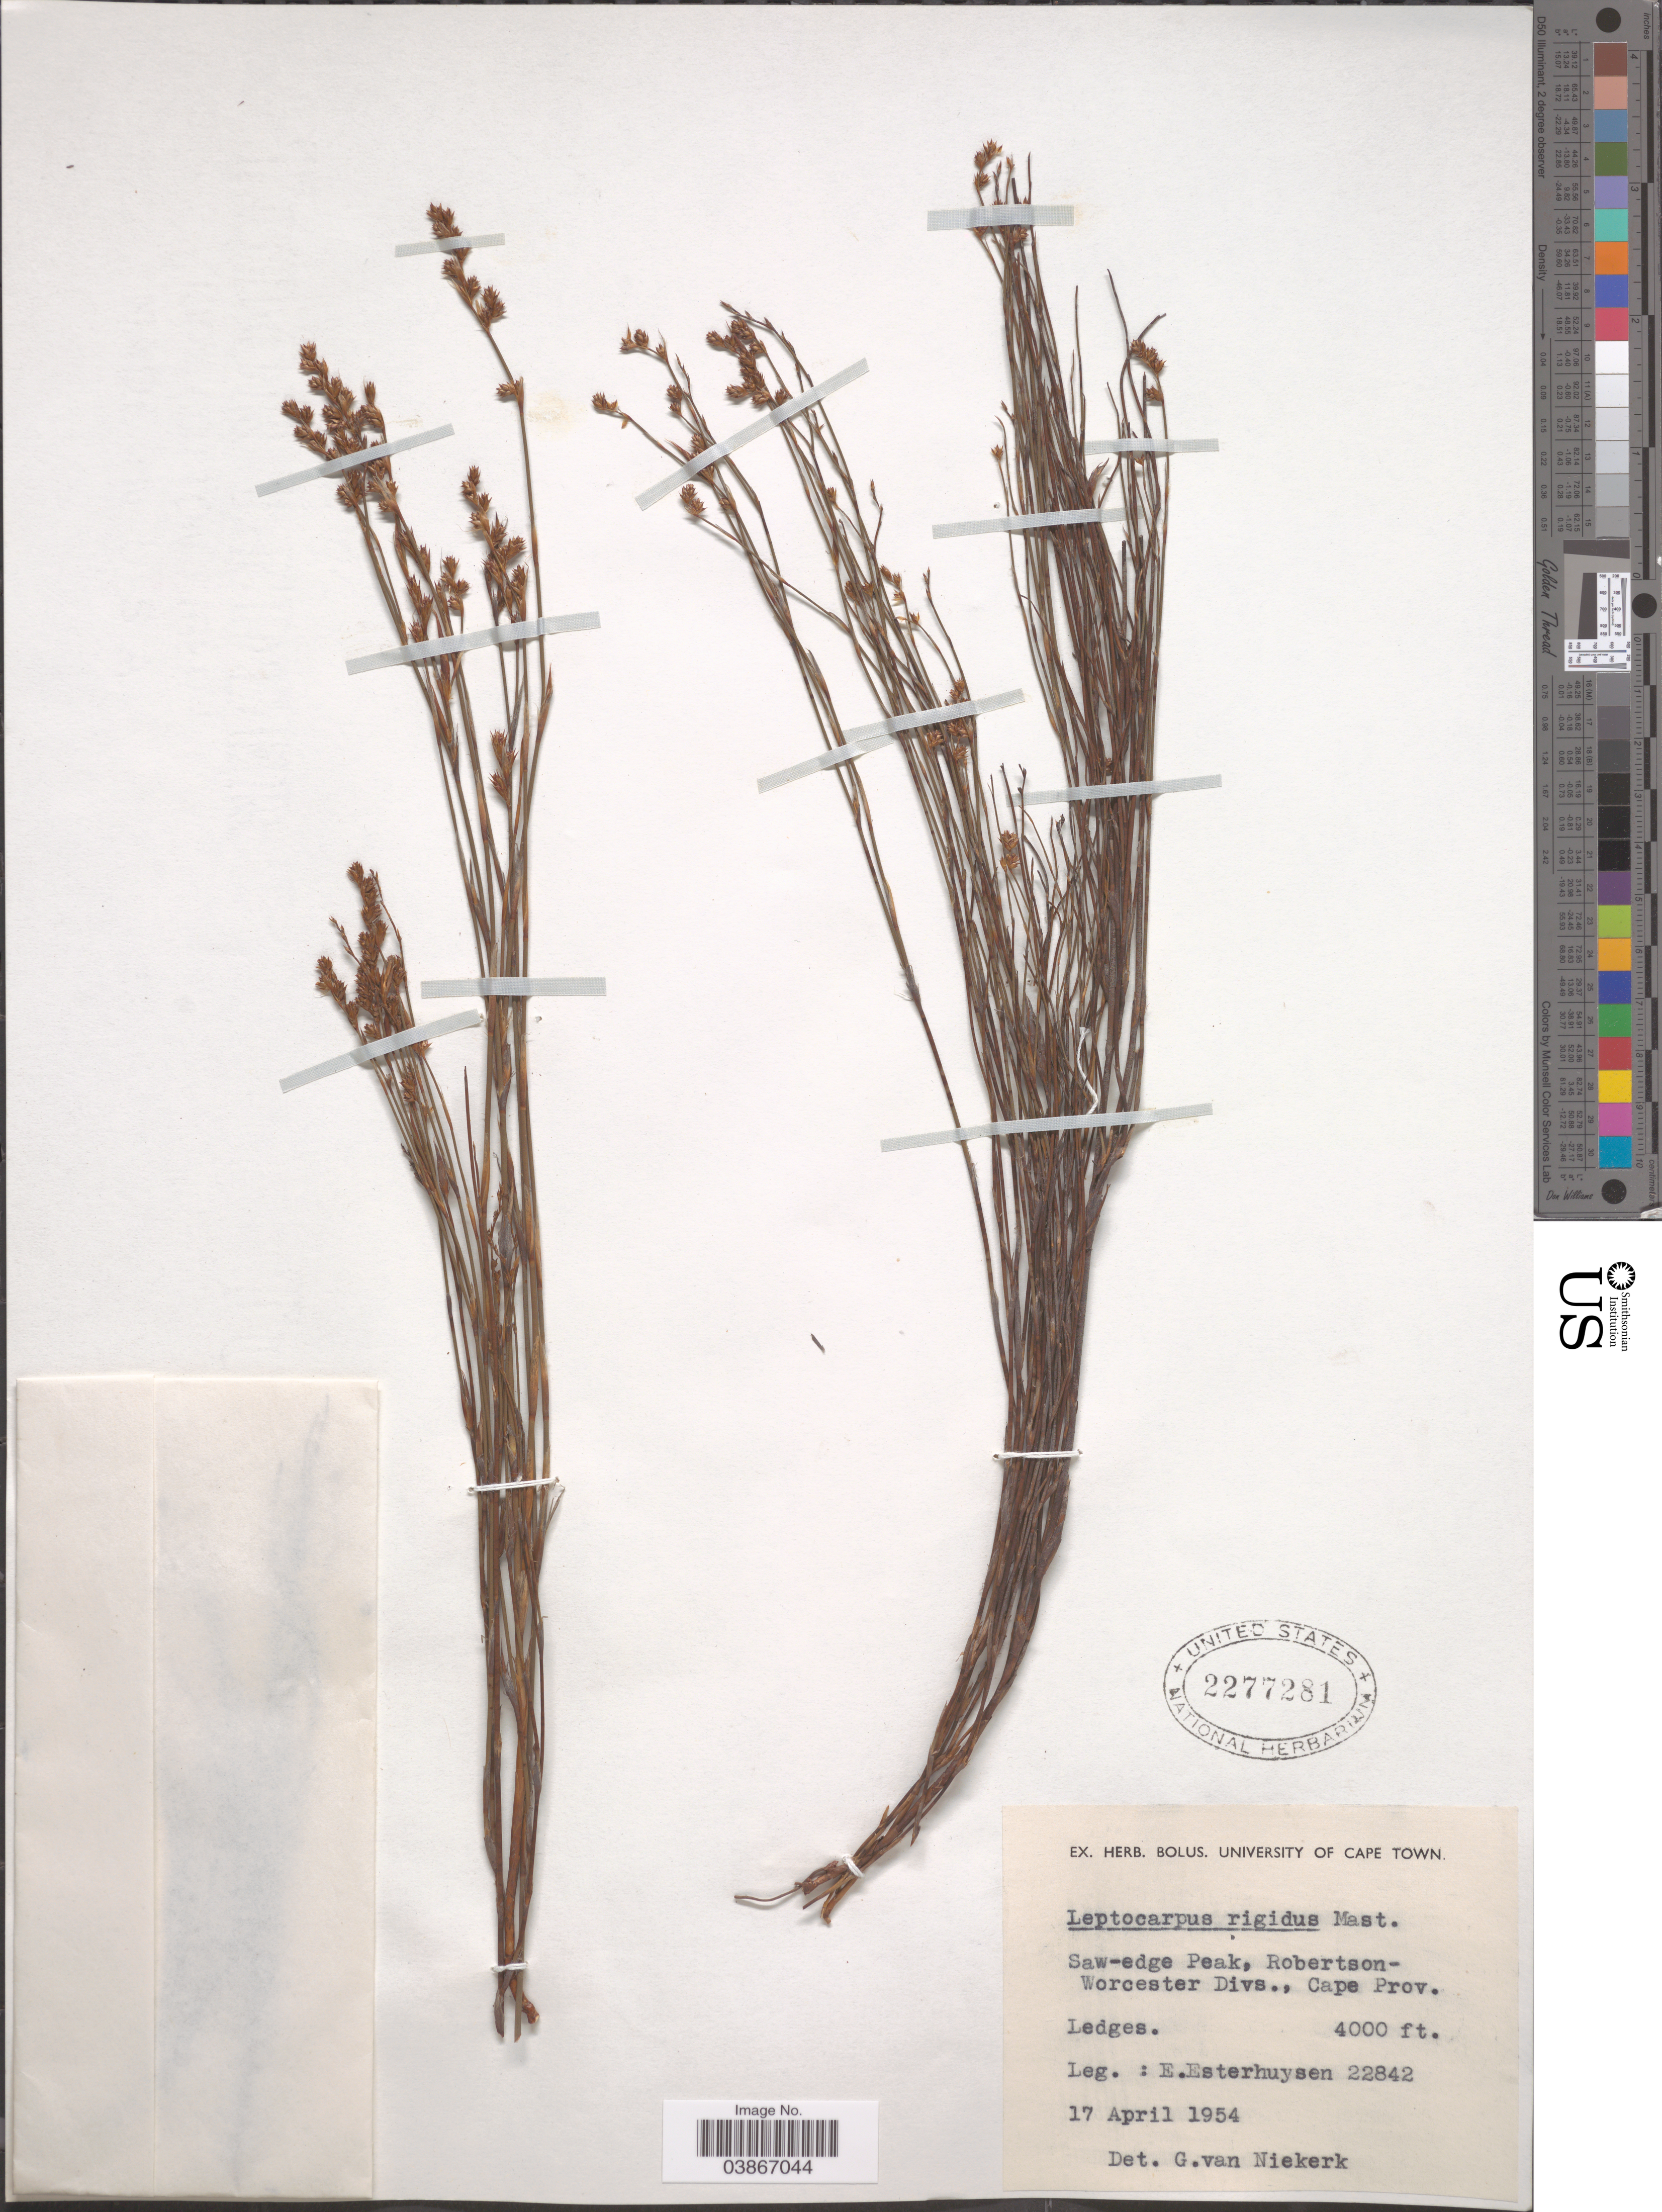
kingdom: Plantae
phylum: Tracheophyta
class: Liliopsida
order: Poales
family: Restionaceae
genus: Leptocarpus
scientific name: Leptocarpus rigidus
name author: Mast.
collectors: E. E. Esterhuysen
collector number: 22842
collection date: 1954-04-17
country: South Africa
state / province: Western Cape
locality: Saw-edge Peak, Robertson-Worcester Divs.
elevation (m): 1219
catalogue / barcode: US 2277281